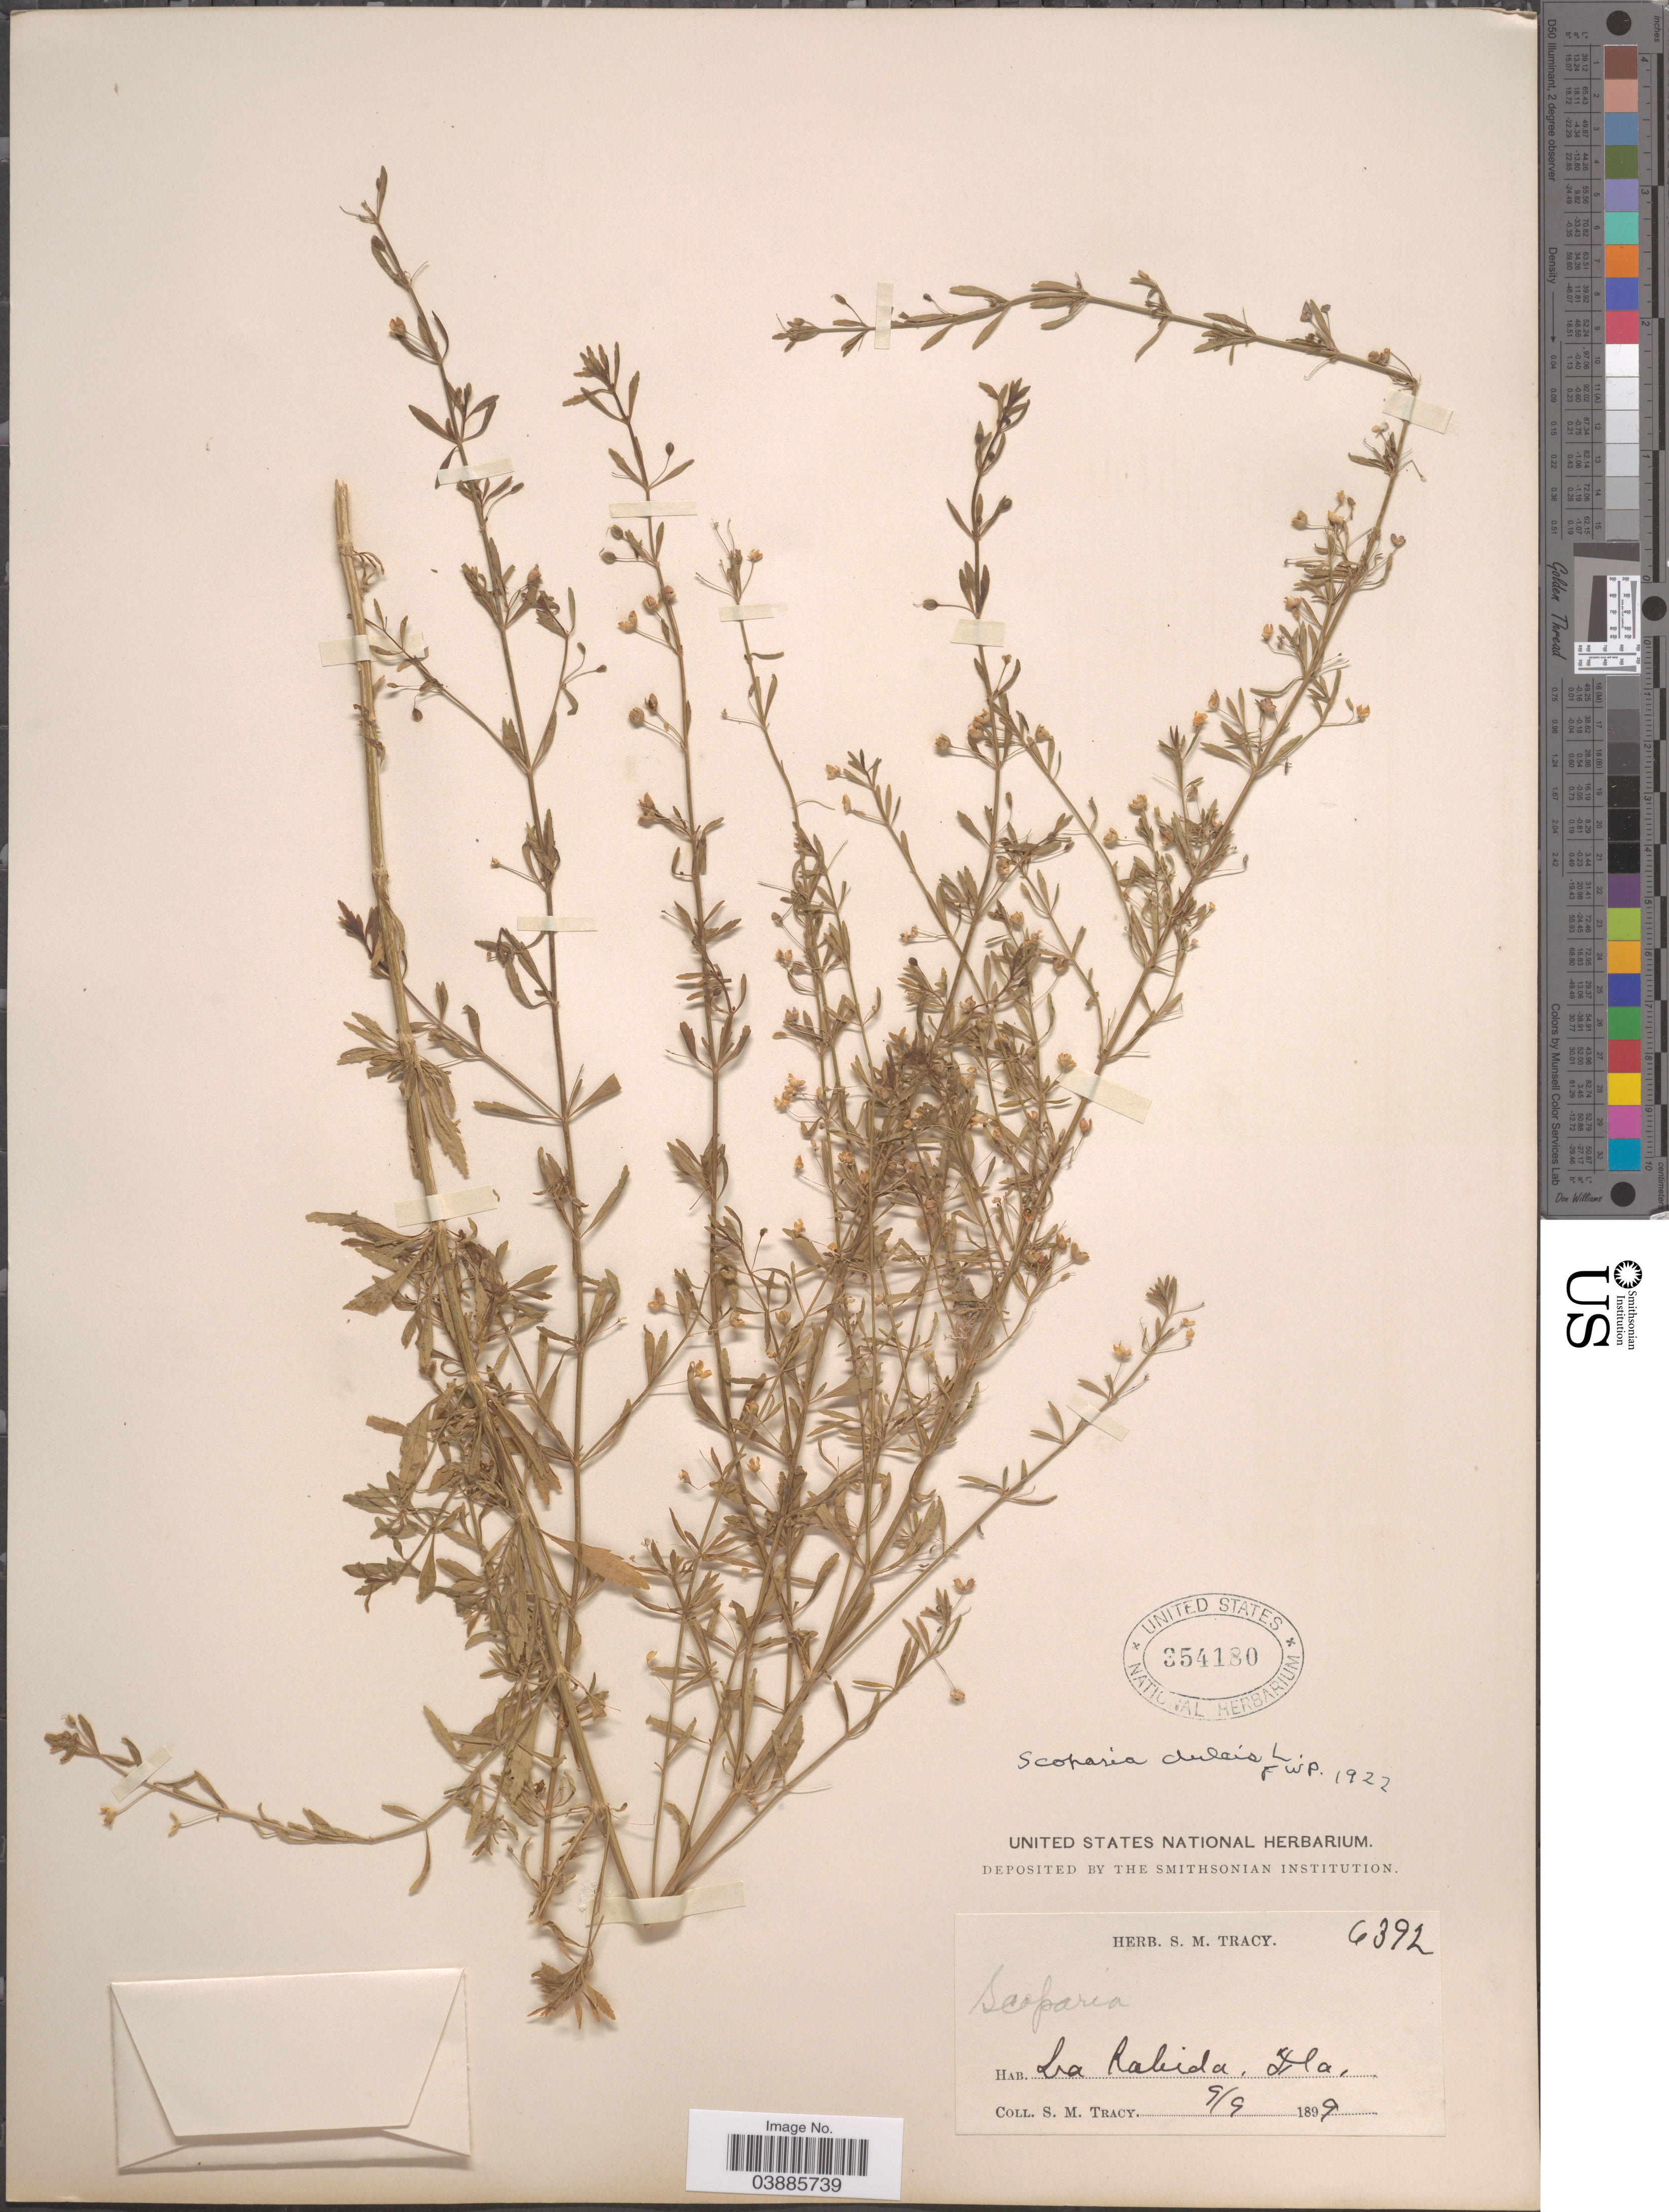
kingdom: Plantae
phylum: Tracheophyta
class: Magnoliopsida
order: Lamiales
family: Plantaginaceae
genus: Scoparia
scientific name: Scoparia dulcis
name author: L.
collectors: S. M. Tracy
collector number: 6392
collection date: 1899-09-09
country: United States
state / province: Florida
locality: La Rabida?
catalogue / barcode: US 354180